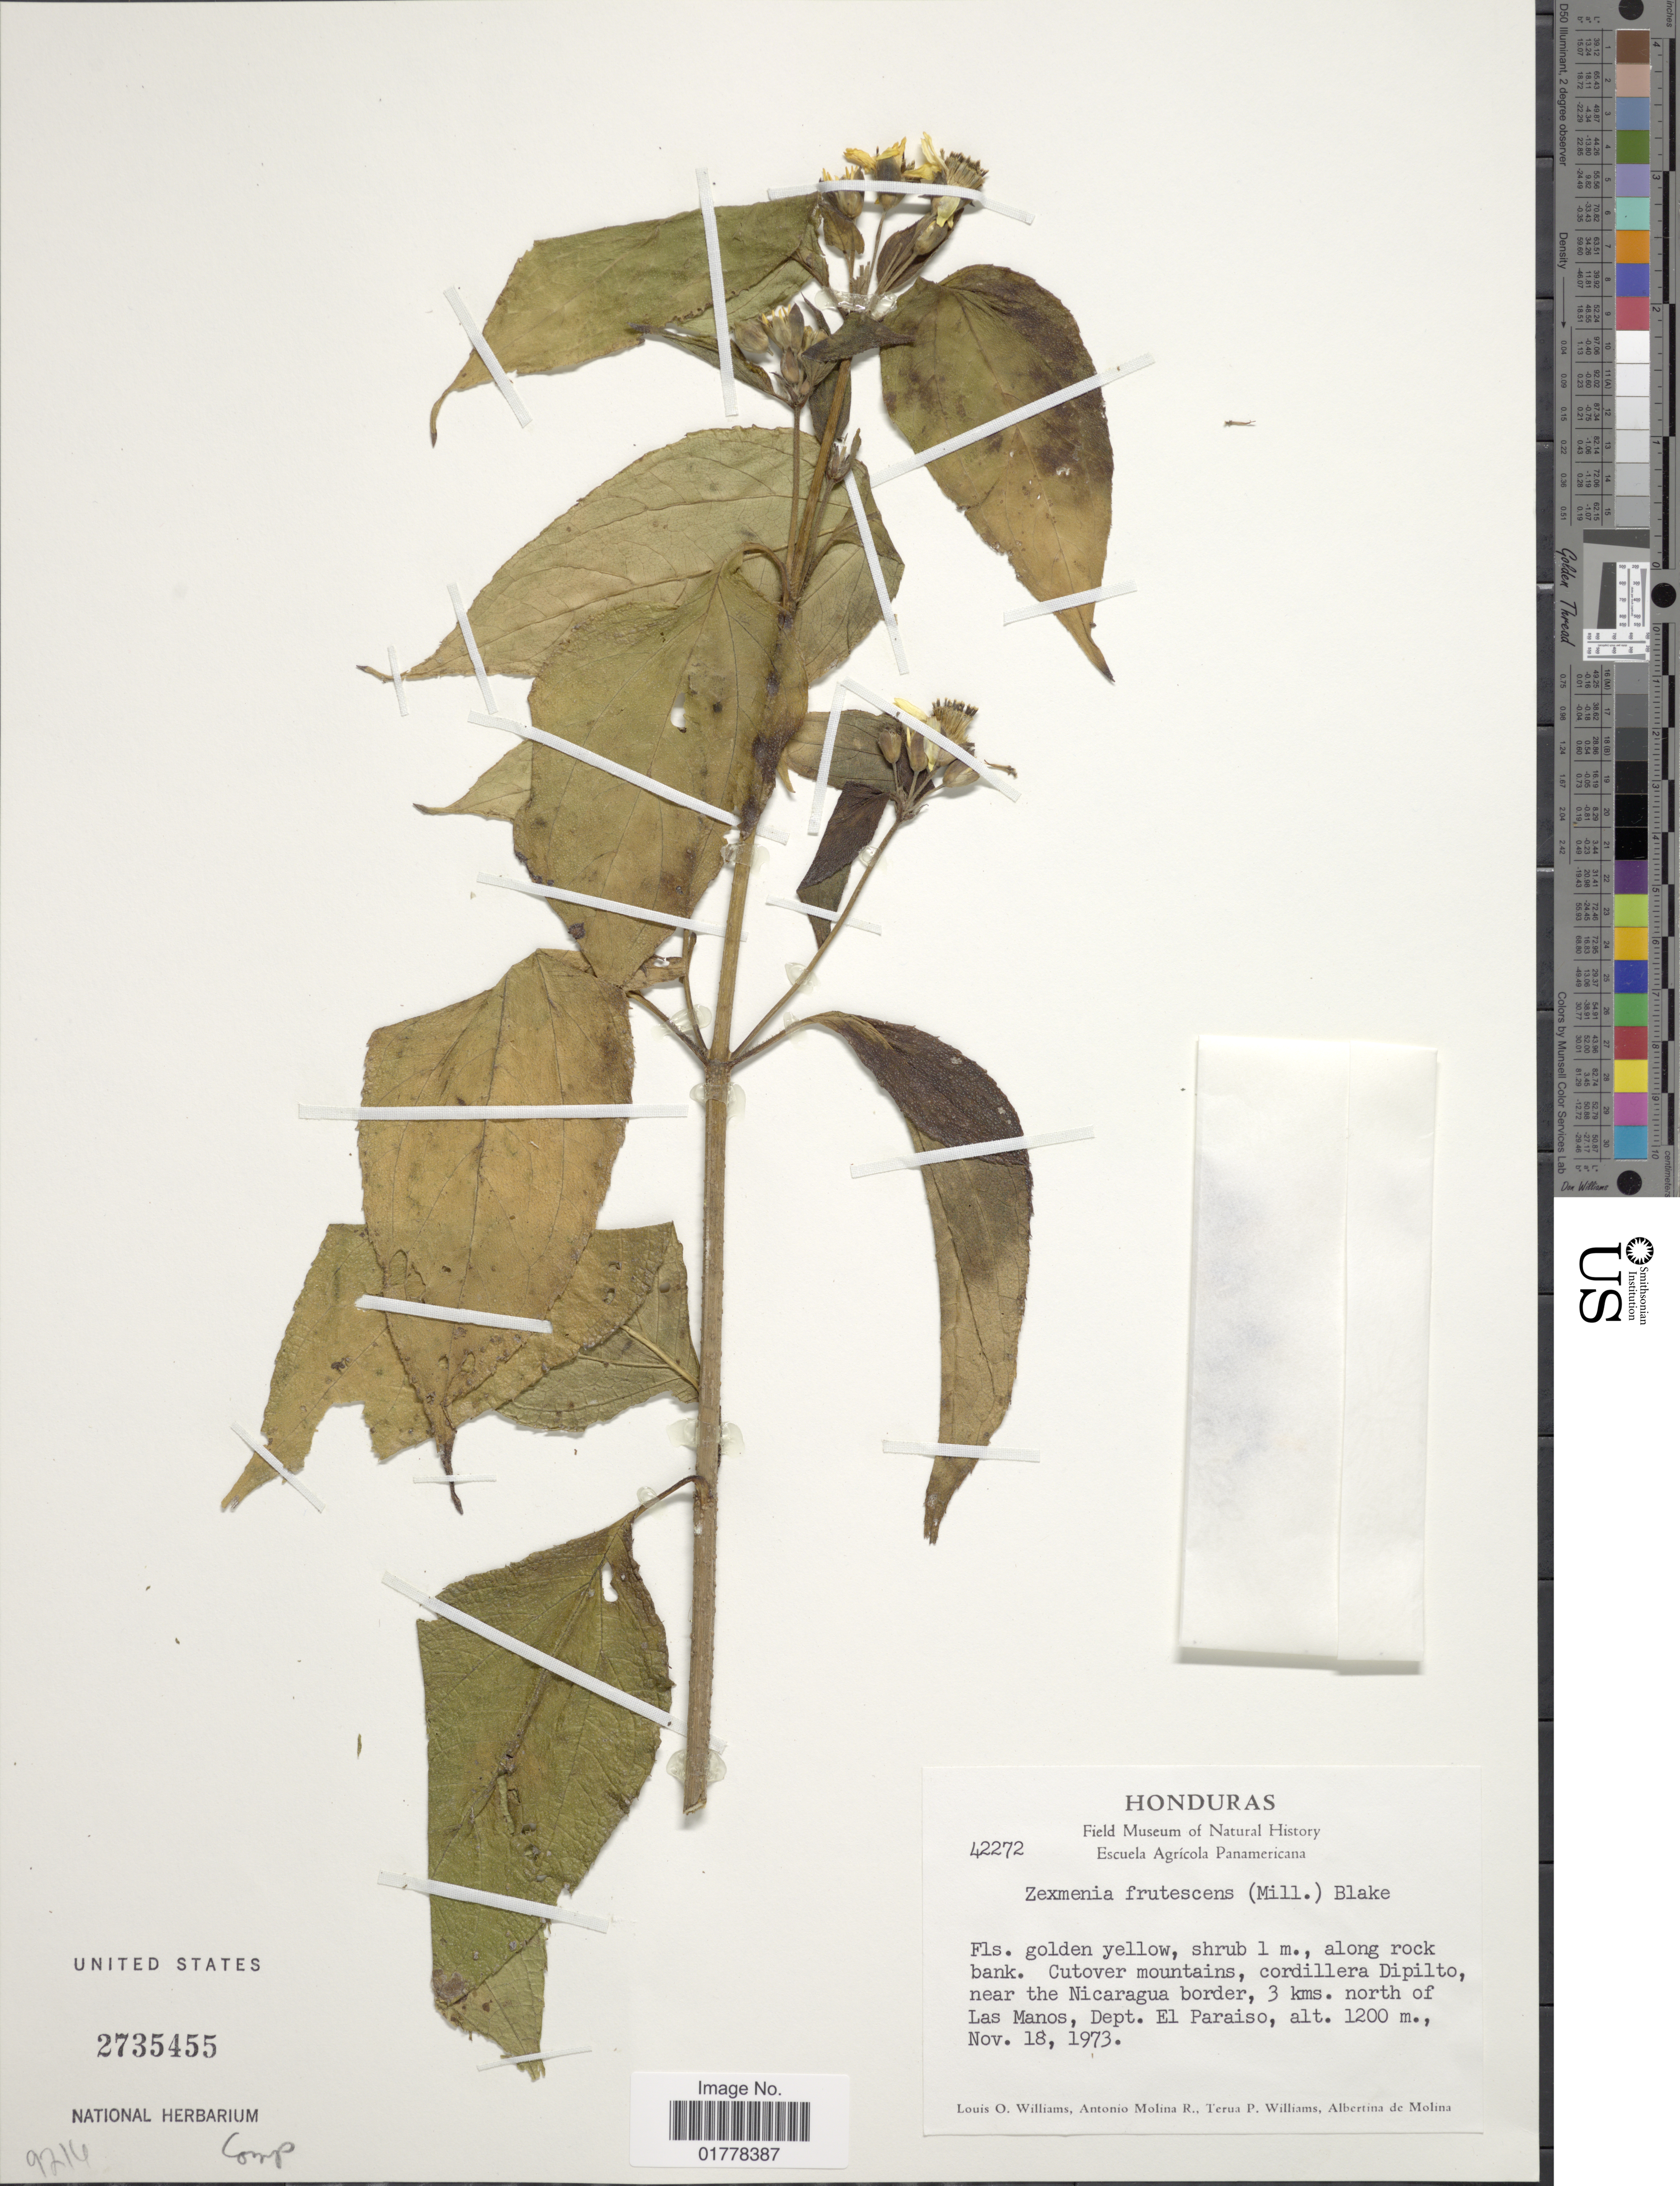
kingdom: Plantae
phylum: Tracheophyta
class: Magnoliopsida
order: Asterales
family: Asteraceae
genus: Lasianthaea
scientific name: Lasianthaea fruticosa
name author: (L.) K.M. Becker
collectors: L. O. Williams, A. Molina R., T. P. Williams & A. R. Molina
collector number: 42272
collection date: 1973-11-18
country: Honduras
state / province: El Paraíso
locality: Cutover mountains, cordillera Dipilto, near the Nicaragua border, 3 kms. north of Las Manos, Dept. El Paraiso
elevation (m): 1200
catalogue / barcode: US 2735455